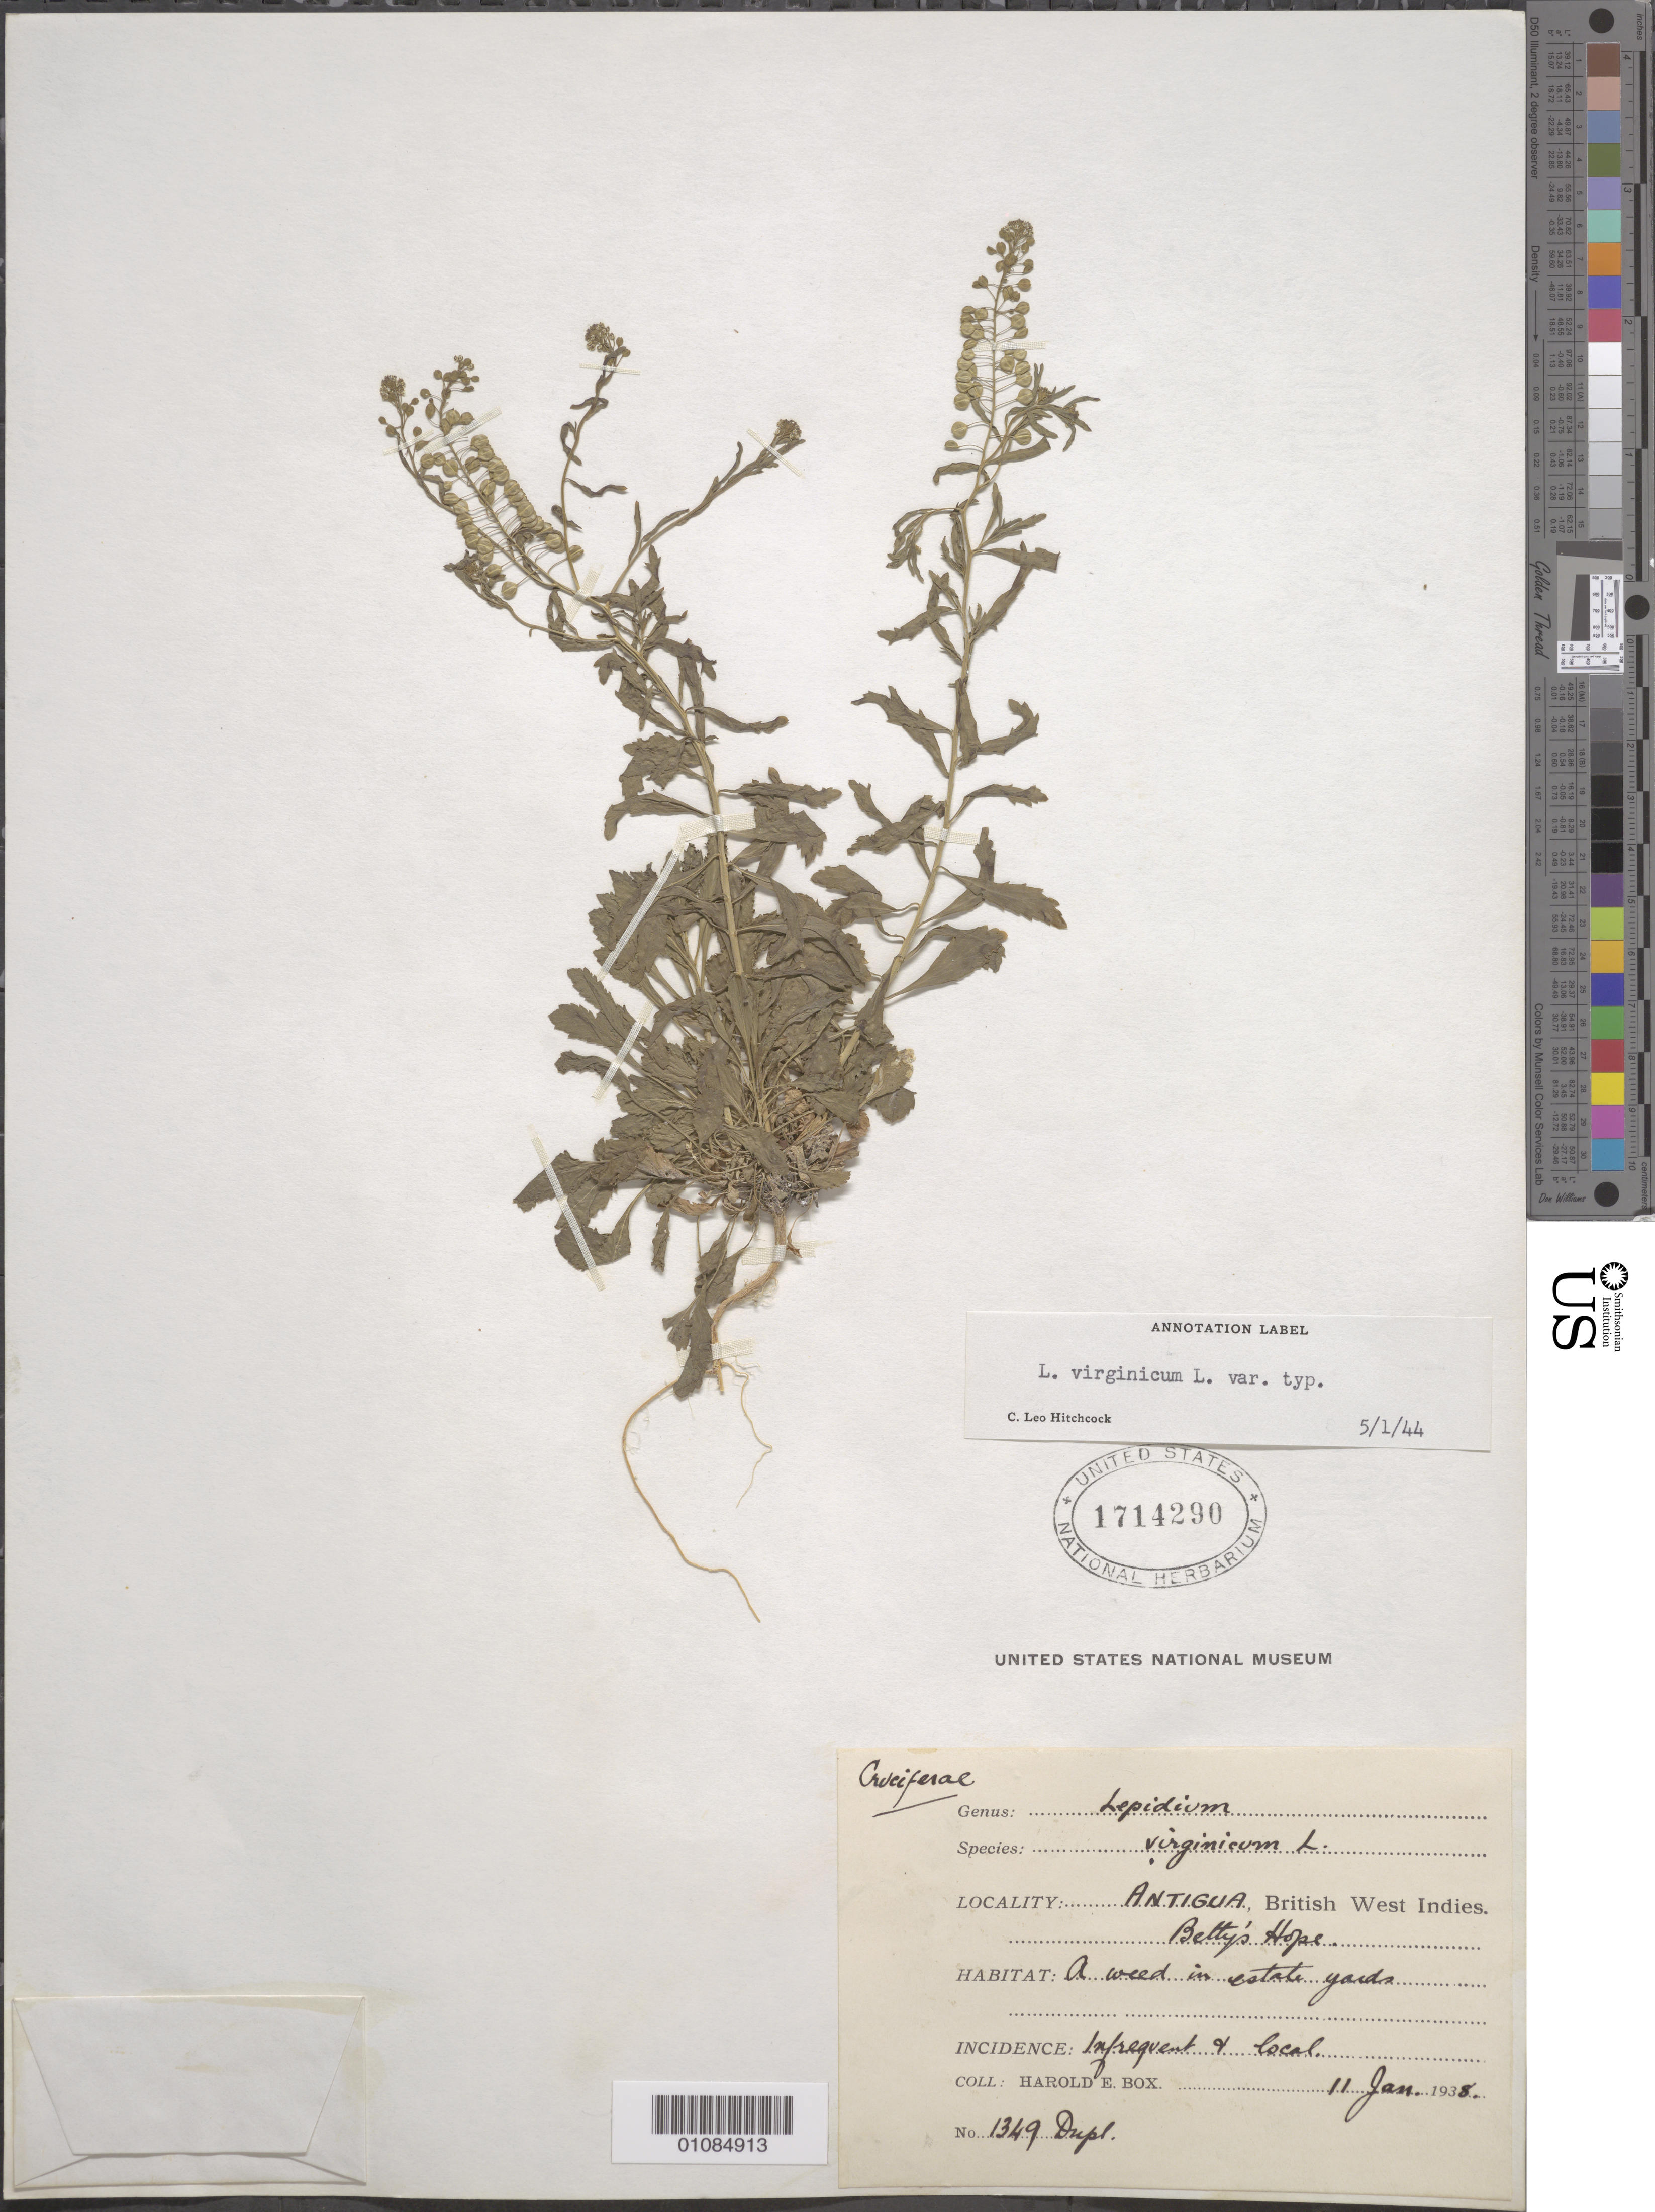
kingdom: Plantae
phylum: Tracheophyta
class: Magnoliopsida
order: Brassicales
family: Brassicaceae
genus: Lepidium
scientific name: Lepidium virginicum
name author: L.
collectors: H. E. Box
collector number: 1349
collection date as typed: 11 Jan 1938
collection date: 1938-01-11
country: Antigua and Barbuda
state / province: Saint Peter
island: Antigua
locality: Antigua, Betty's Hope.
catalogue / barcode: US 1714290